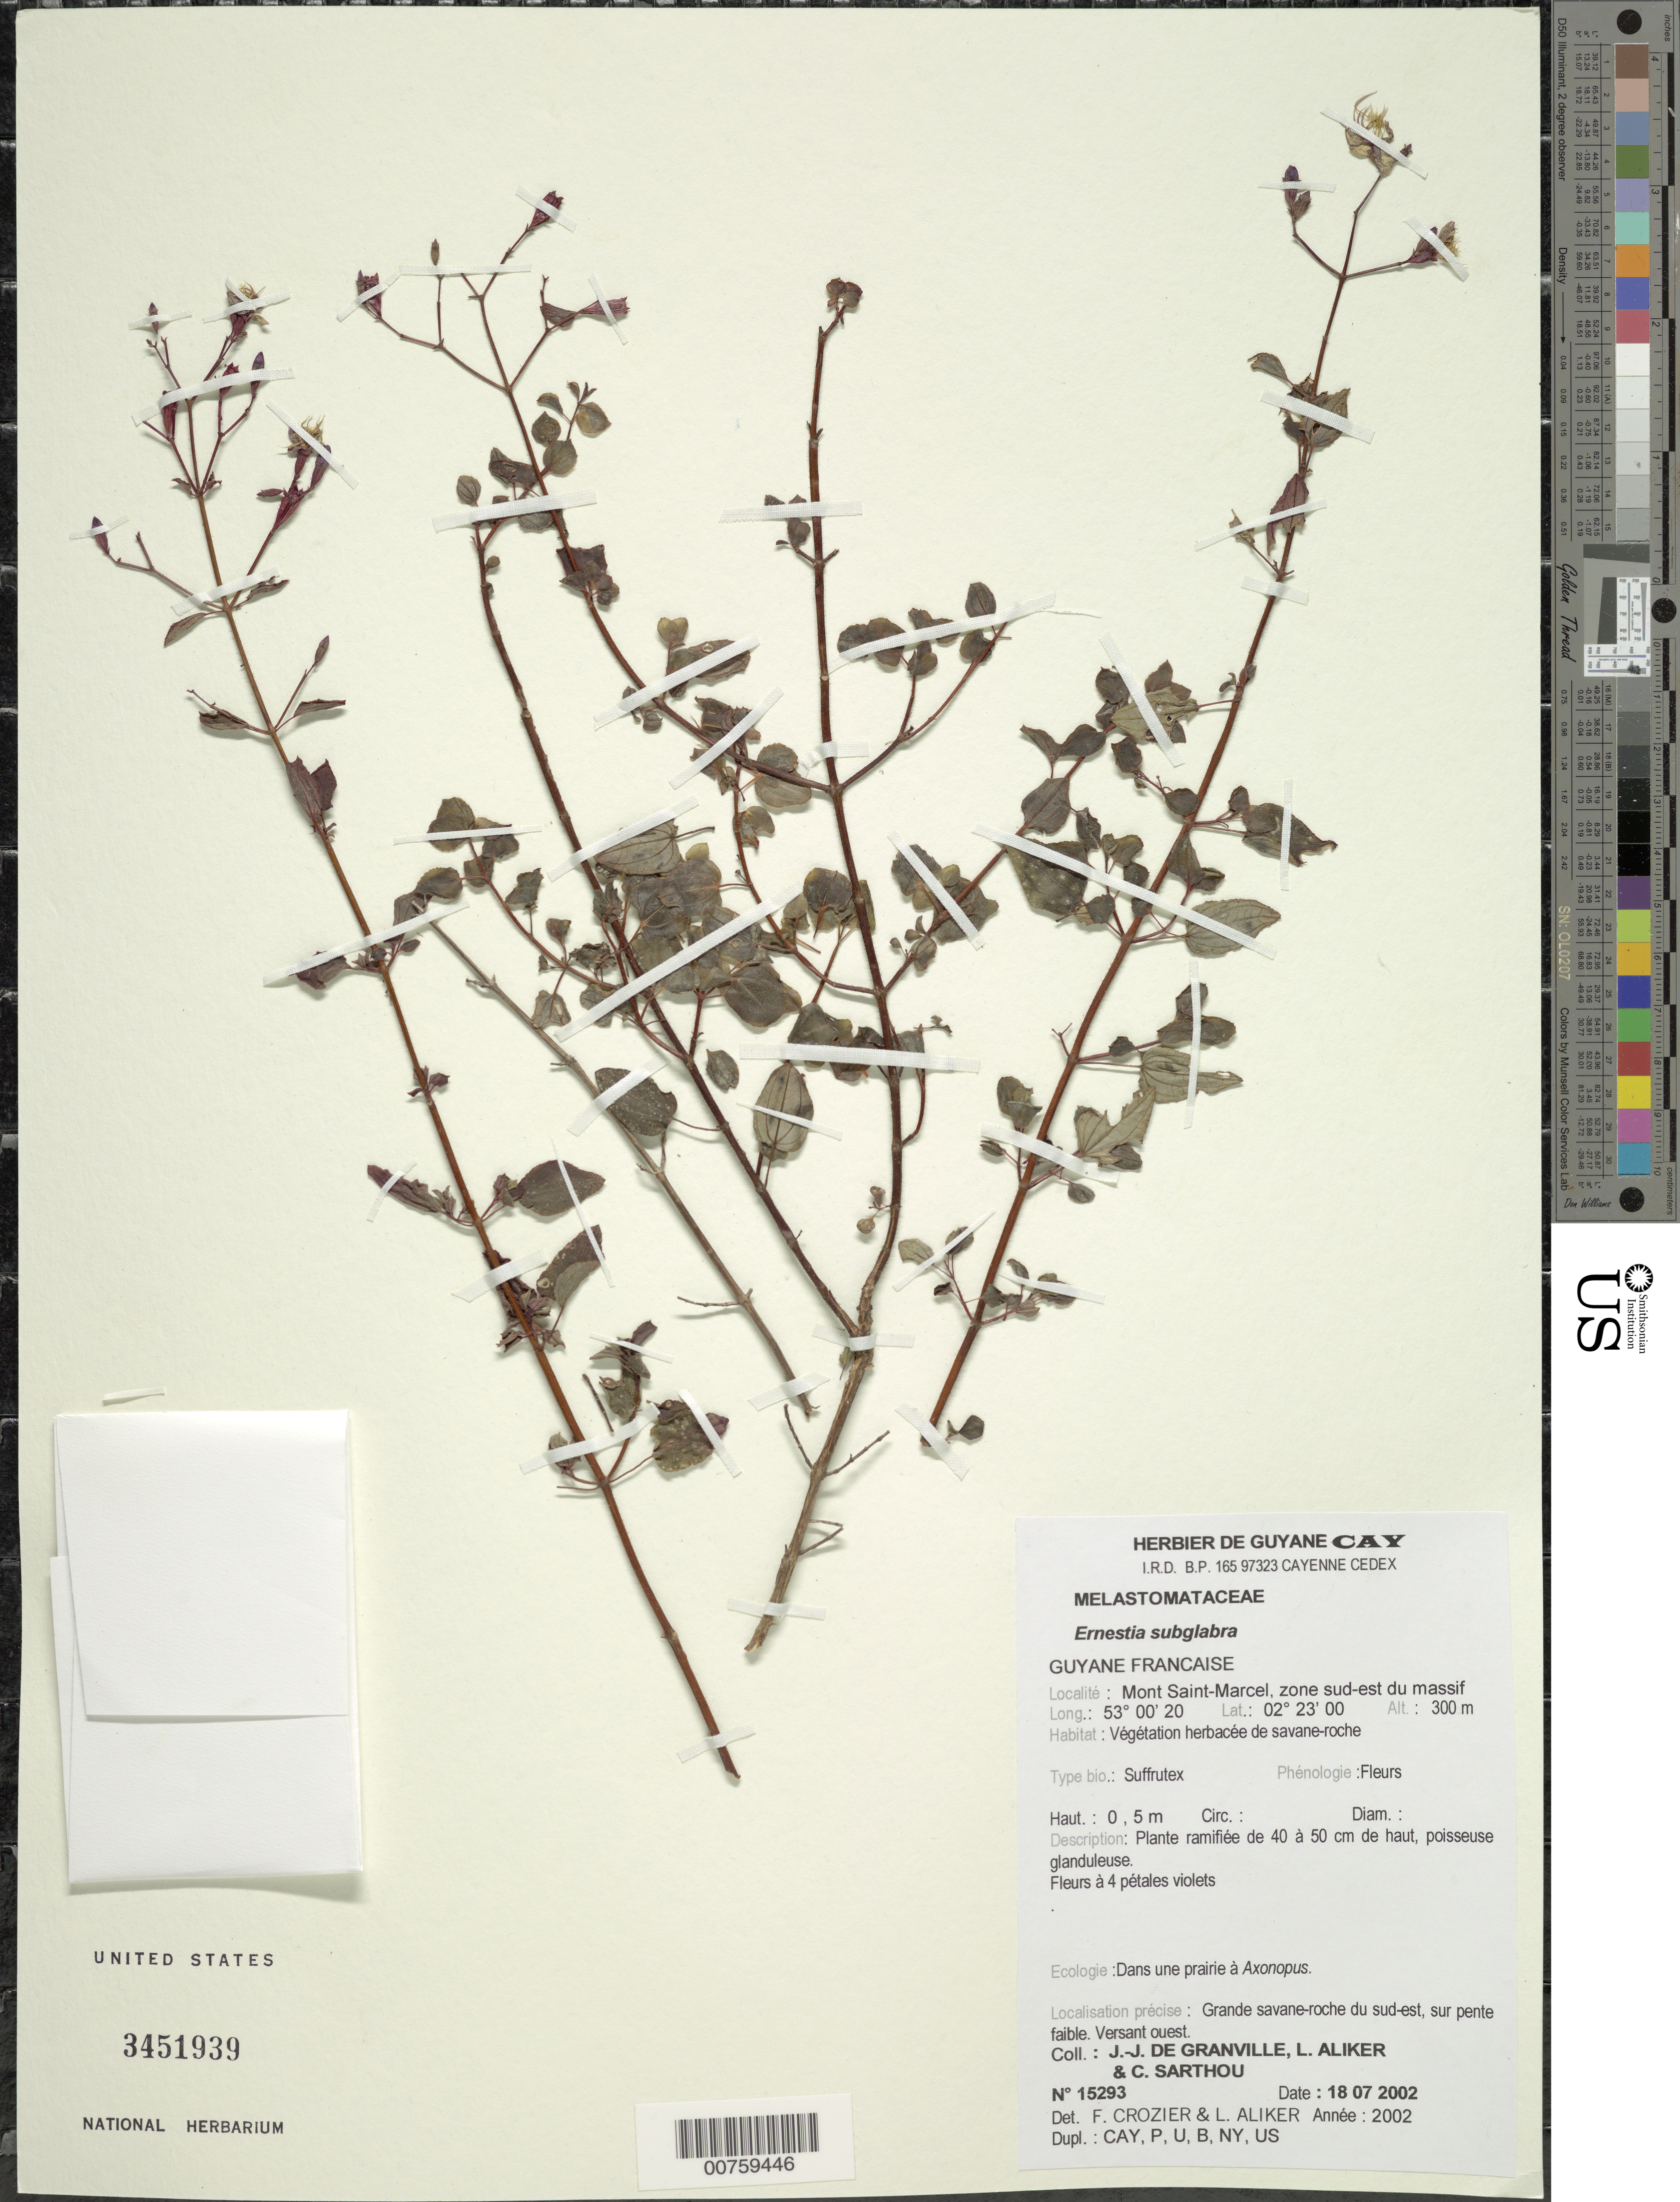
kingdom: Plantae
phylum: Tracheophyta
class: Magnoliopsida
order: Myrtales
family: Melastomataceae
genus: Ernestia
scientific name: Ernestia subglabra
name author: Wurdack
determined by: Crozier, F.; Aliker, L.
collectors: J.-J. de Granville, L. Aliker & C. Sarthou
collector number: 15293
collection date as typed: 18-Jul-02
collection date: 2002-07-18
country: French Guiana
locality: Mont Saint-Marcel, zone Sud-Est du massif, Bassin de l'Yaloupi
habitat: Vegetation herbacée de savane-roche; sur pente faible; dans prairie a Axonopus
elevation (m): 300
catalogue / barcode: US 3451939